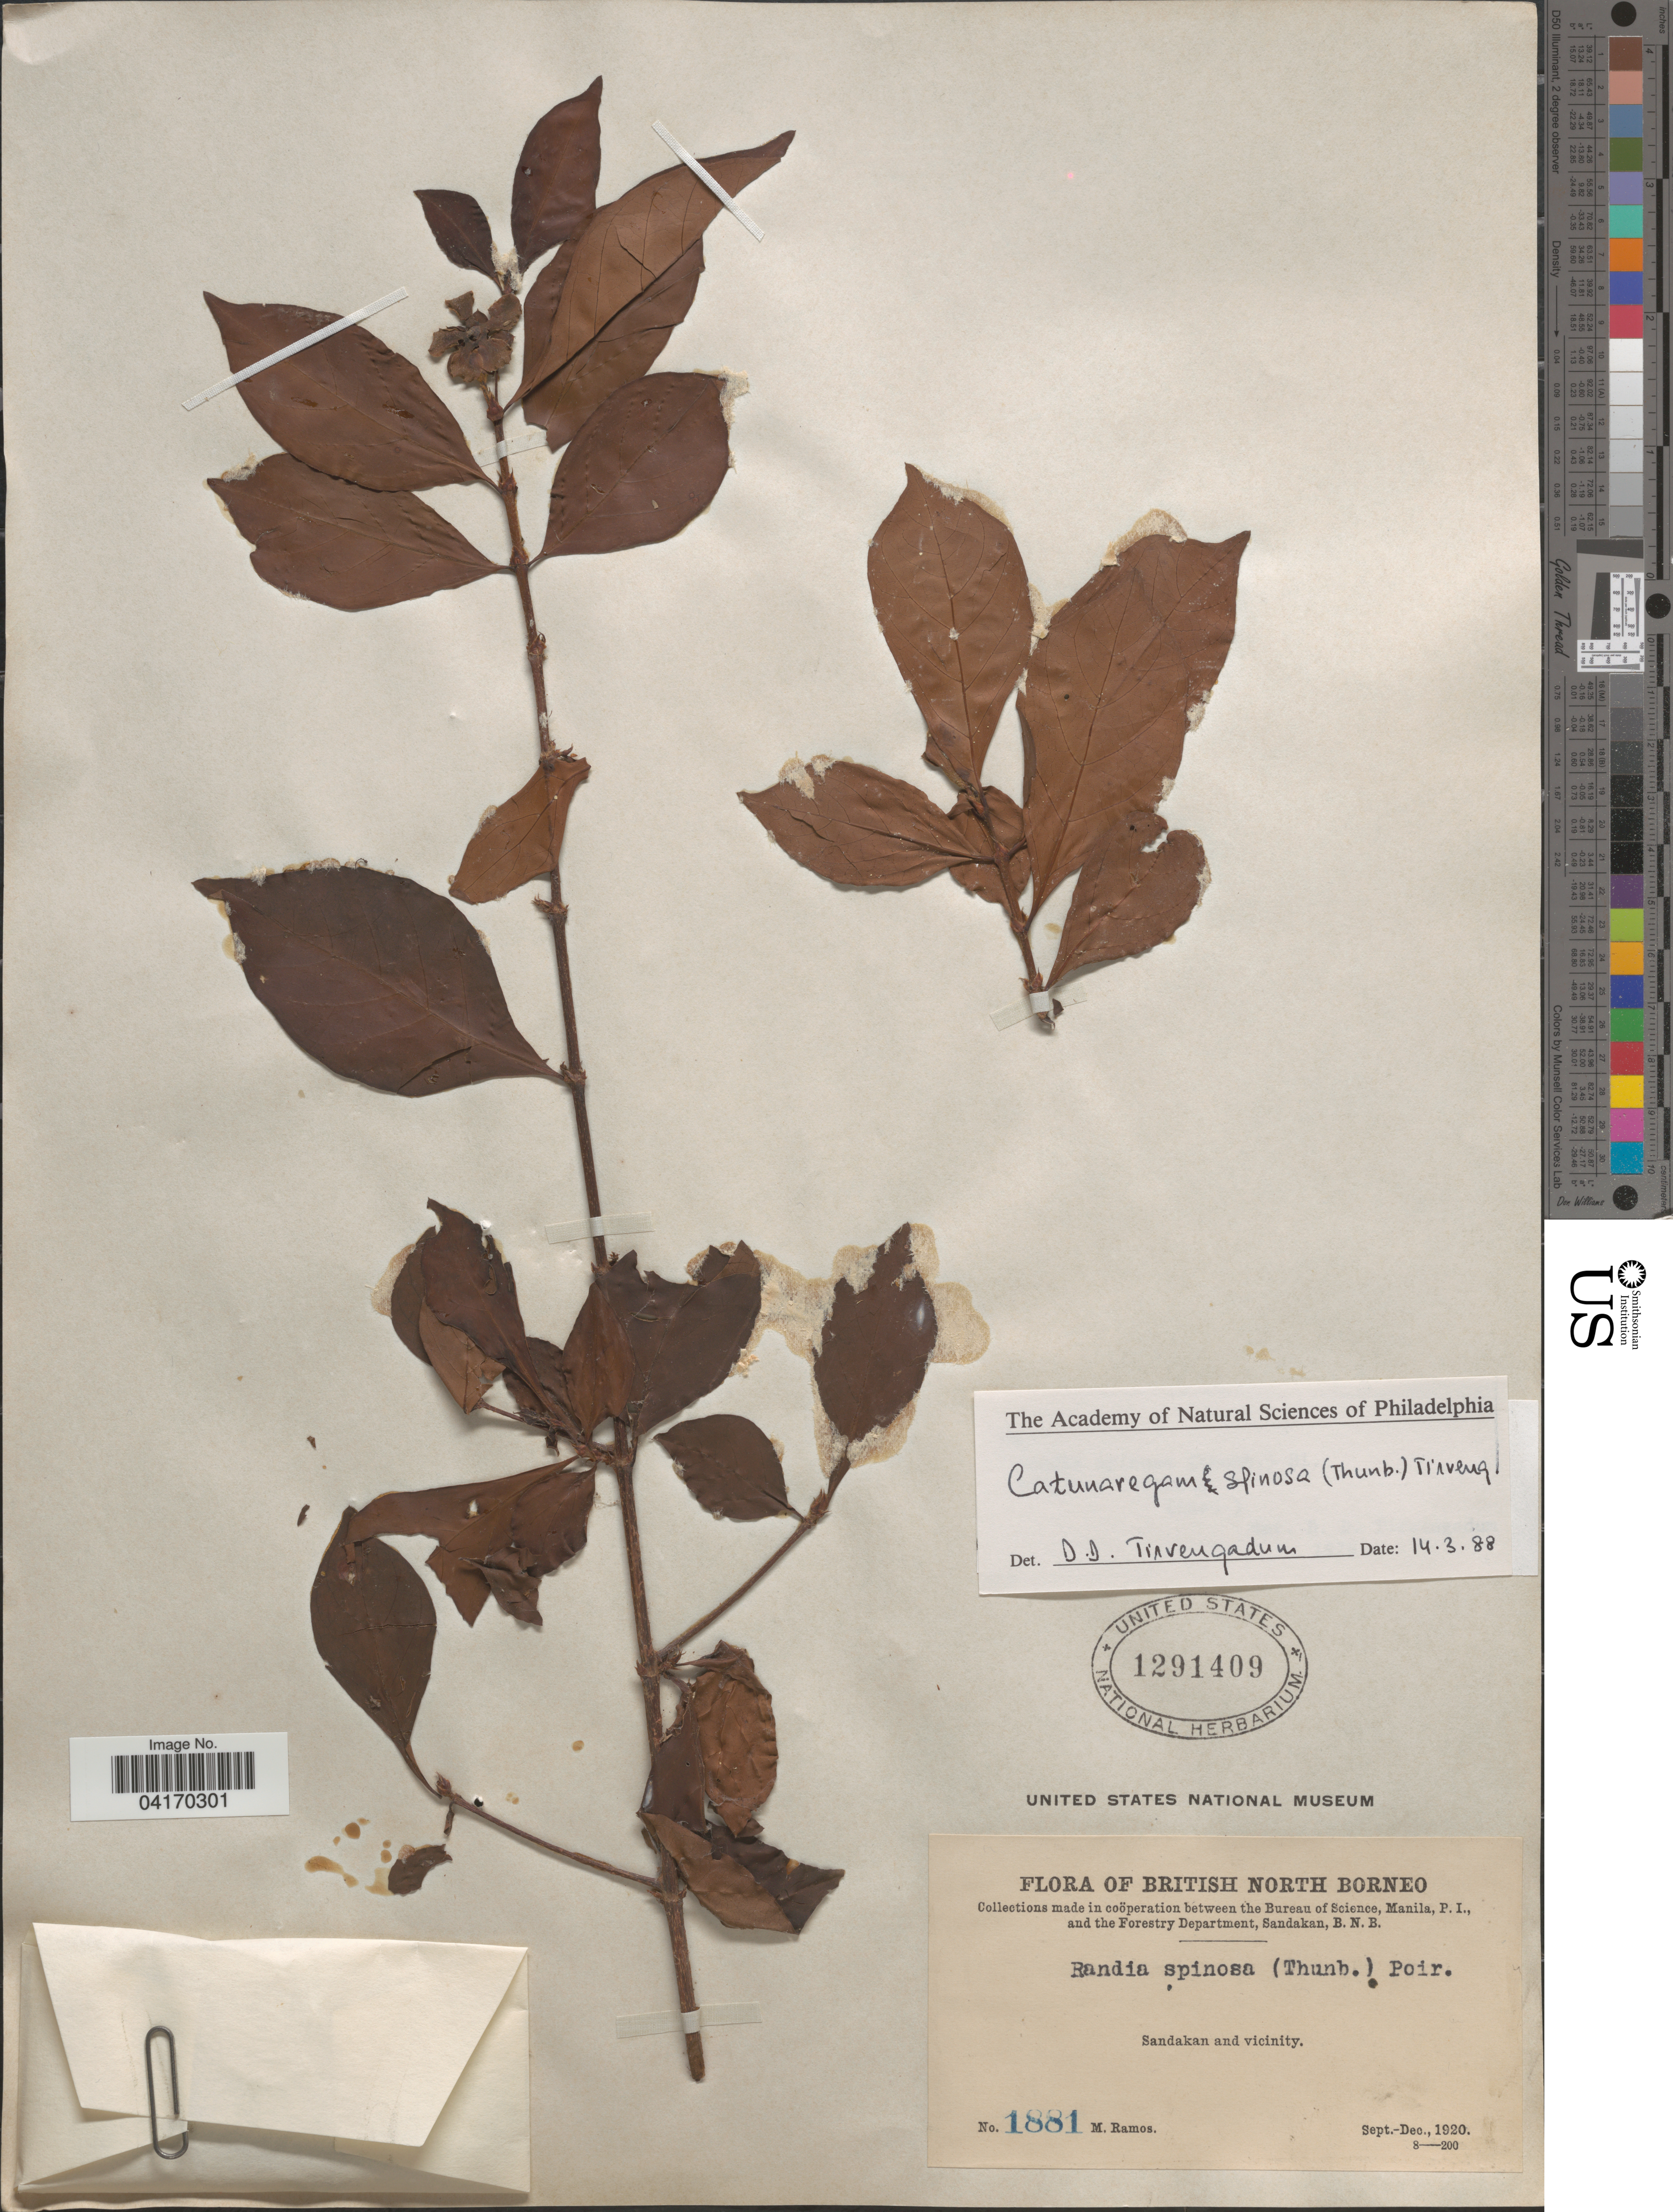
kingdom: Plantae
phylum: Tracheophyta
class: Magnoliopsida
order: Gentianales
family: Rubiaceae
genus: Catunaregam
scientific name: Catunaregam spinosa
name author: (Thunb.) Tirveng.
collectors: M. Ramos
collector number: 1881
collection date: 1920-09/1920-12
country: Malaysia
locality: British North Borneo. Sandakan and vicinity.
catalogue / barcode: US 1291409